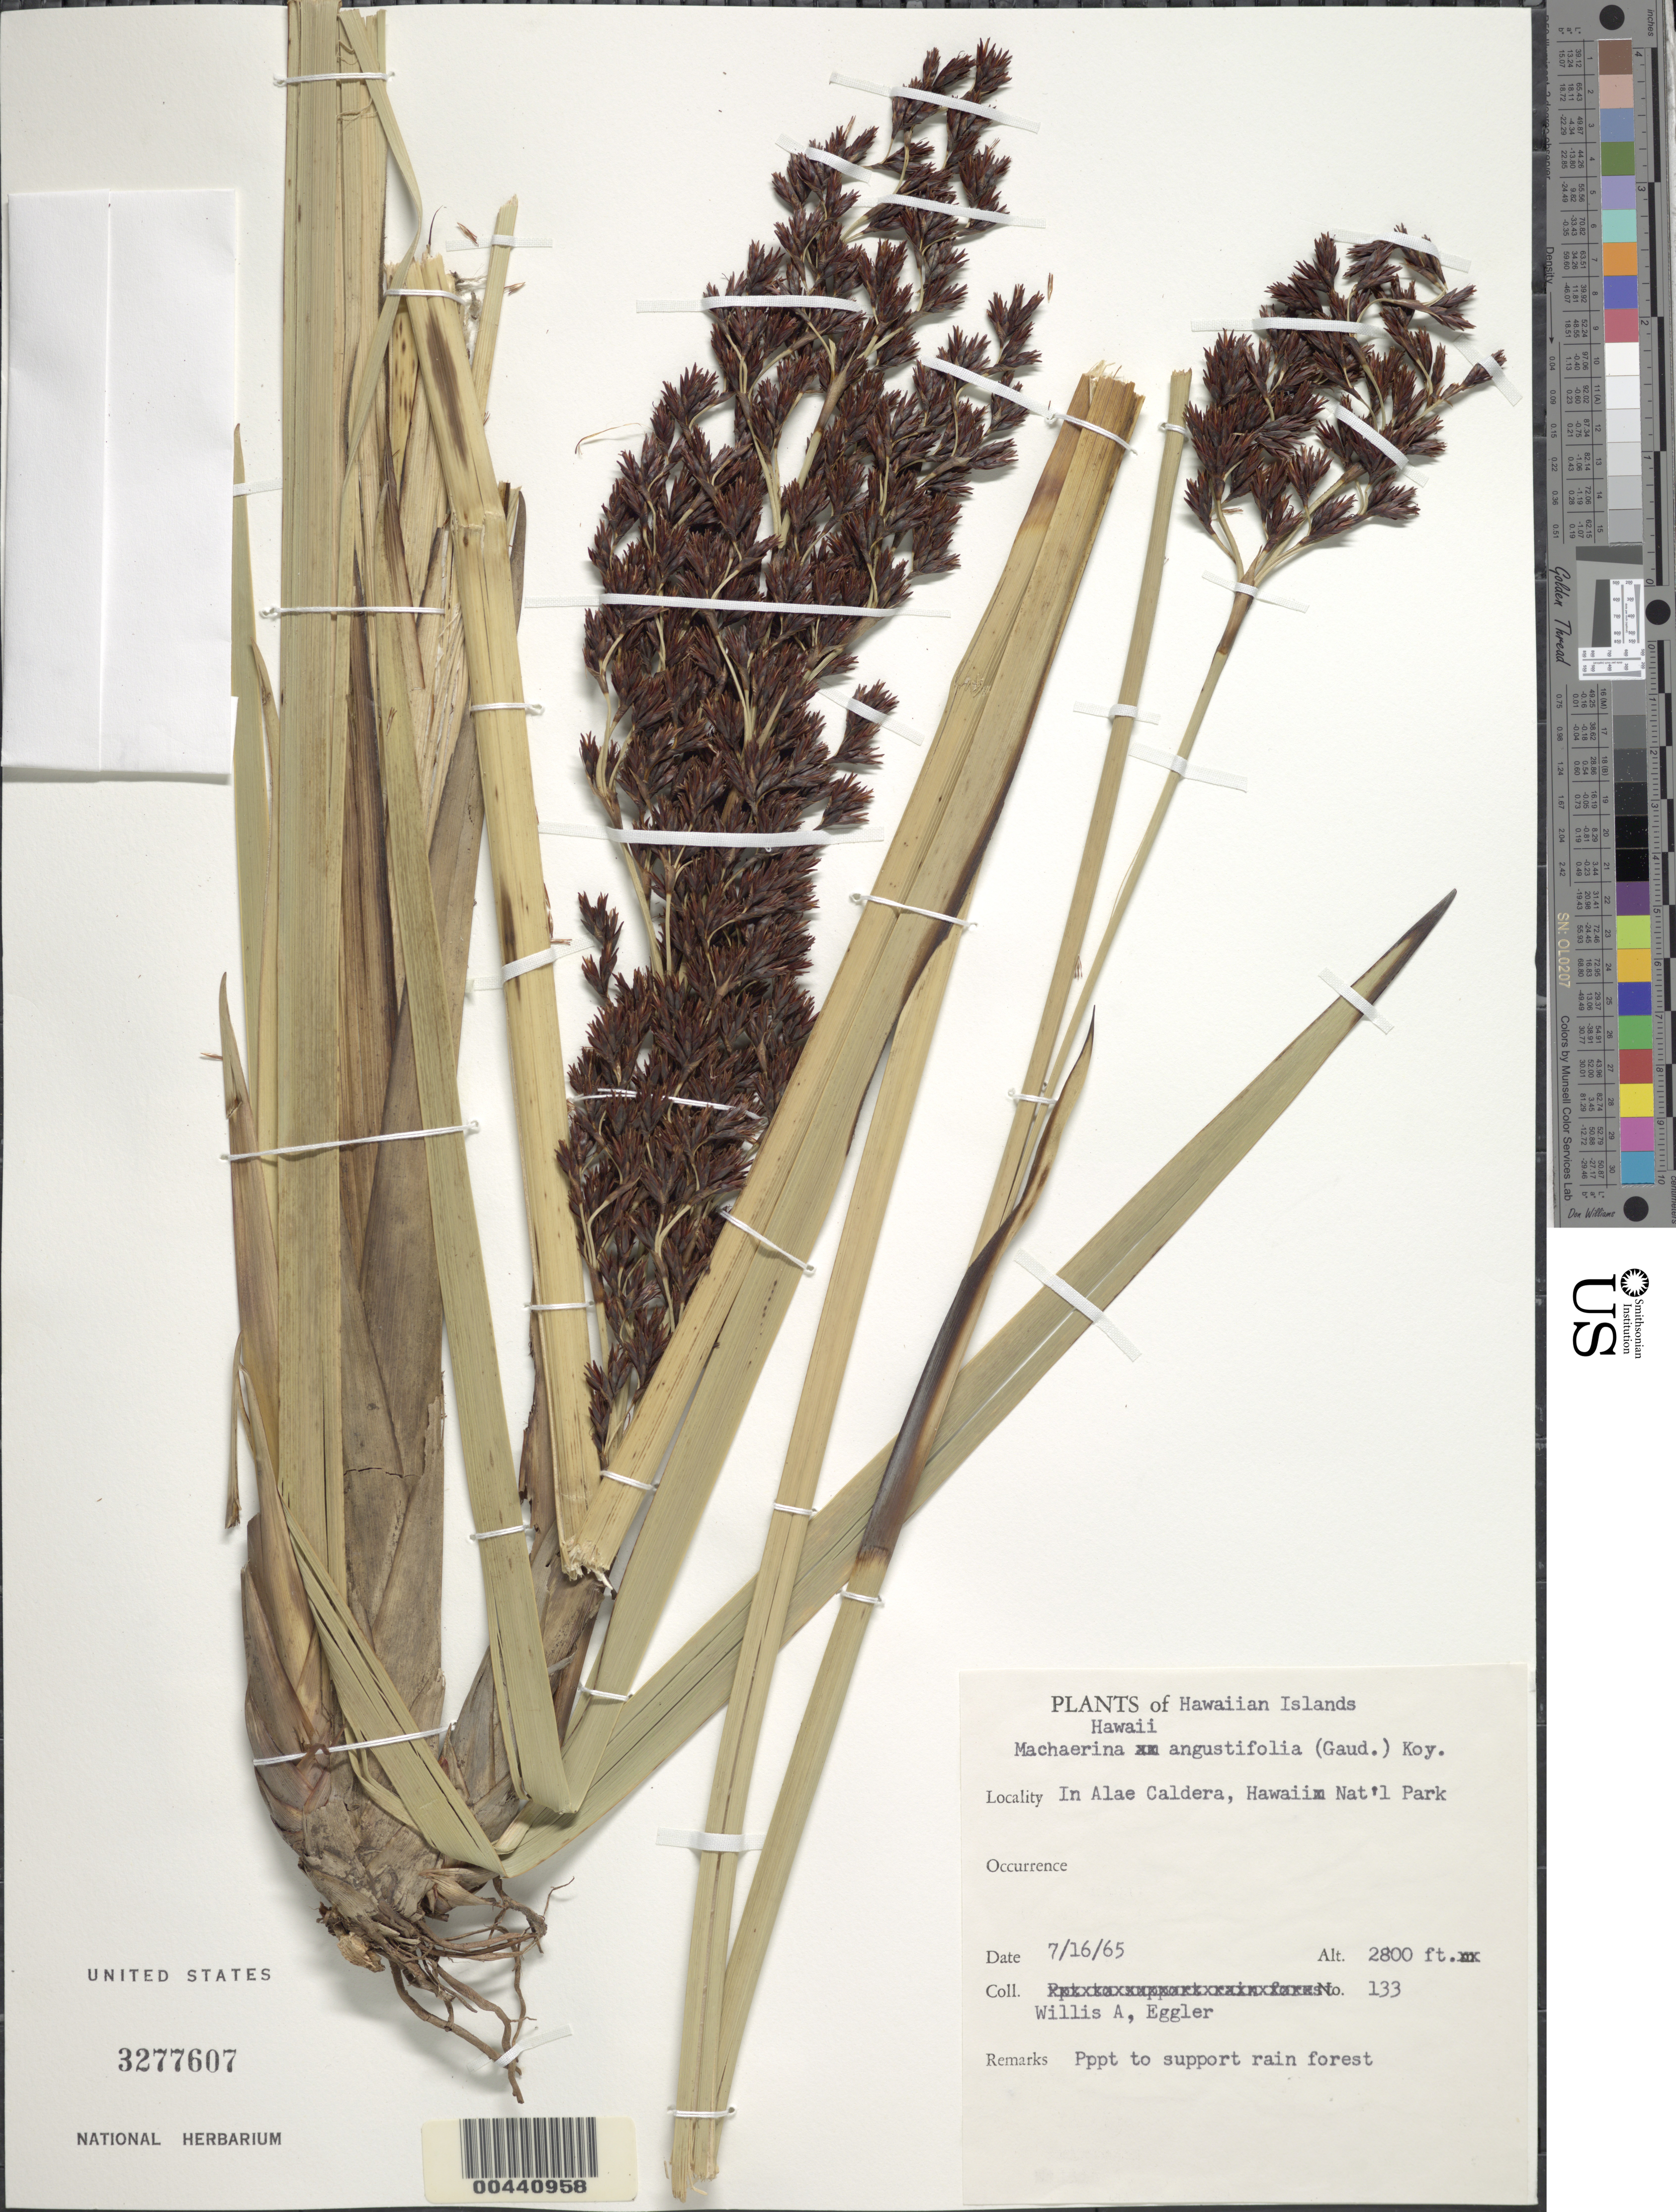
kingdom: Plantae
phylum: Tracheophyta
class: Liliopsida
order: Poales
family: Cyperaceae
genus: Machaerina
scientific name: Machaerina angustifolia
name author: (Gaudich.) T. Koyama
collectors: W. A. Eggler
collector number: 133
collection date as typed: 16 Jul 1965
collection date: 1965-07-16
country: United States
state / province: Hawaii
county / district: Hawaii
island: Hawaii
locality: In Alae Caldera, Hawaii Nat'l Park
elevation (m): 853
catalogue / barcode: US 3277607